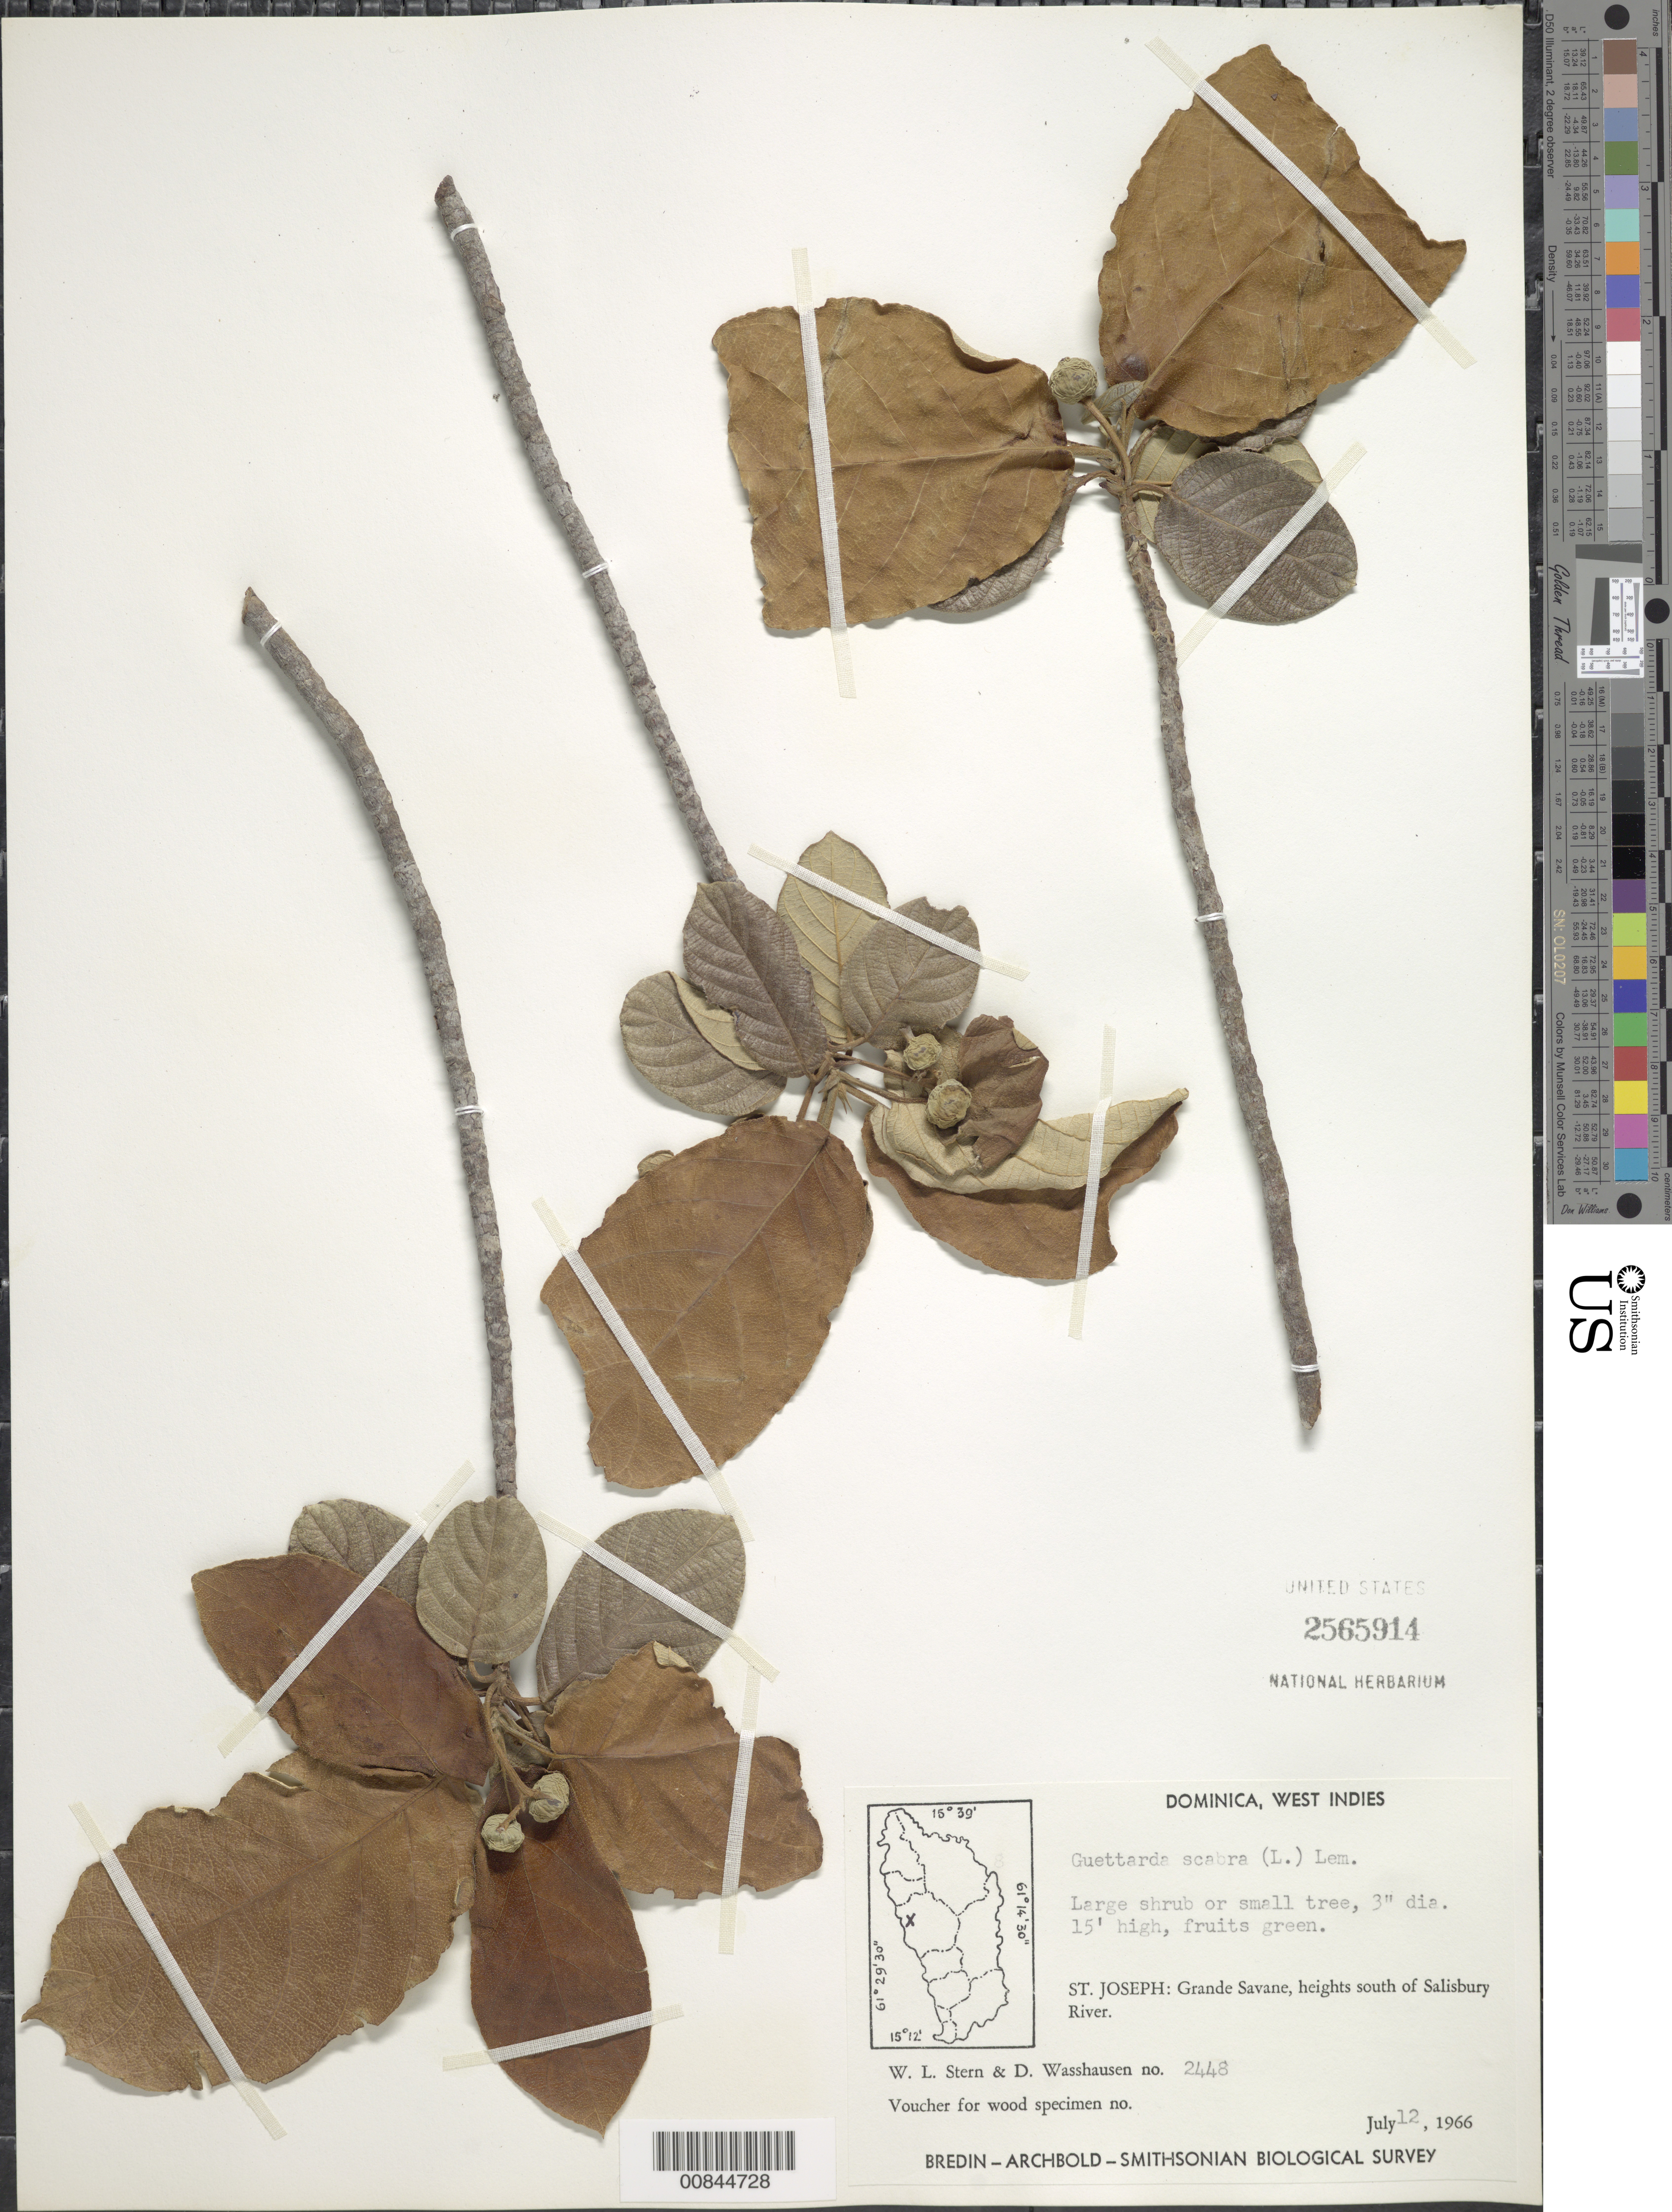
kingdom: Plantae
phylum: Tracheophyta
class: Magnoliopsida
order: Gentianales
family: Rubiaceae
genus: Guettarda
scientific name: Guettarda scabra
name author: (L.) Vent.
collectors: W. L. Stern & D. C. Wasshausen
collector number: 2448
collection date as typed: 12 Jul 1966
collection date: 1966-07-12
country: Dominica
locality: Grande Savane, heights south of Salisbury River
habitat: Savane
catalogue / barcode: US 2565914